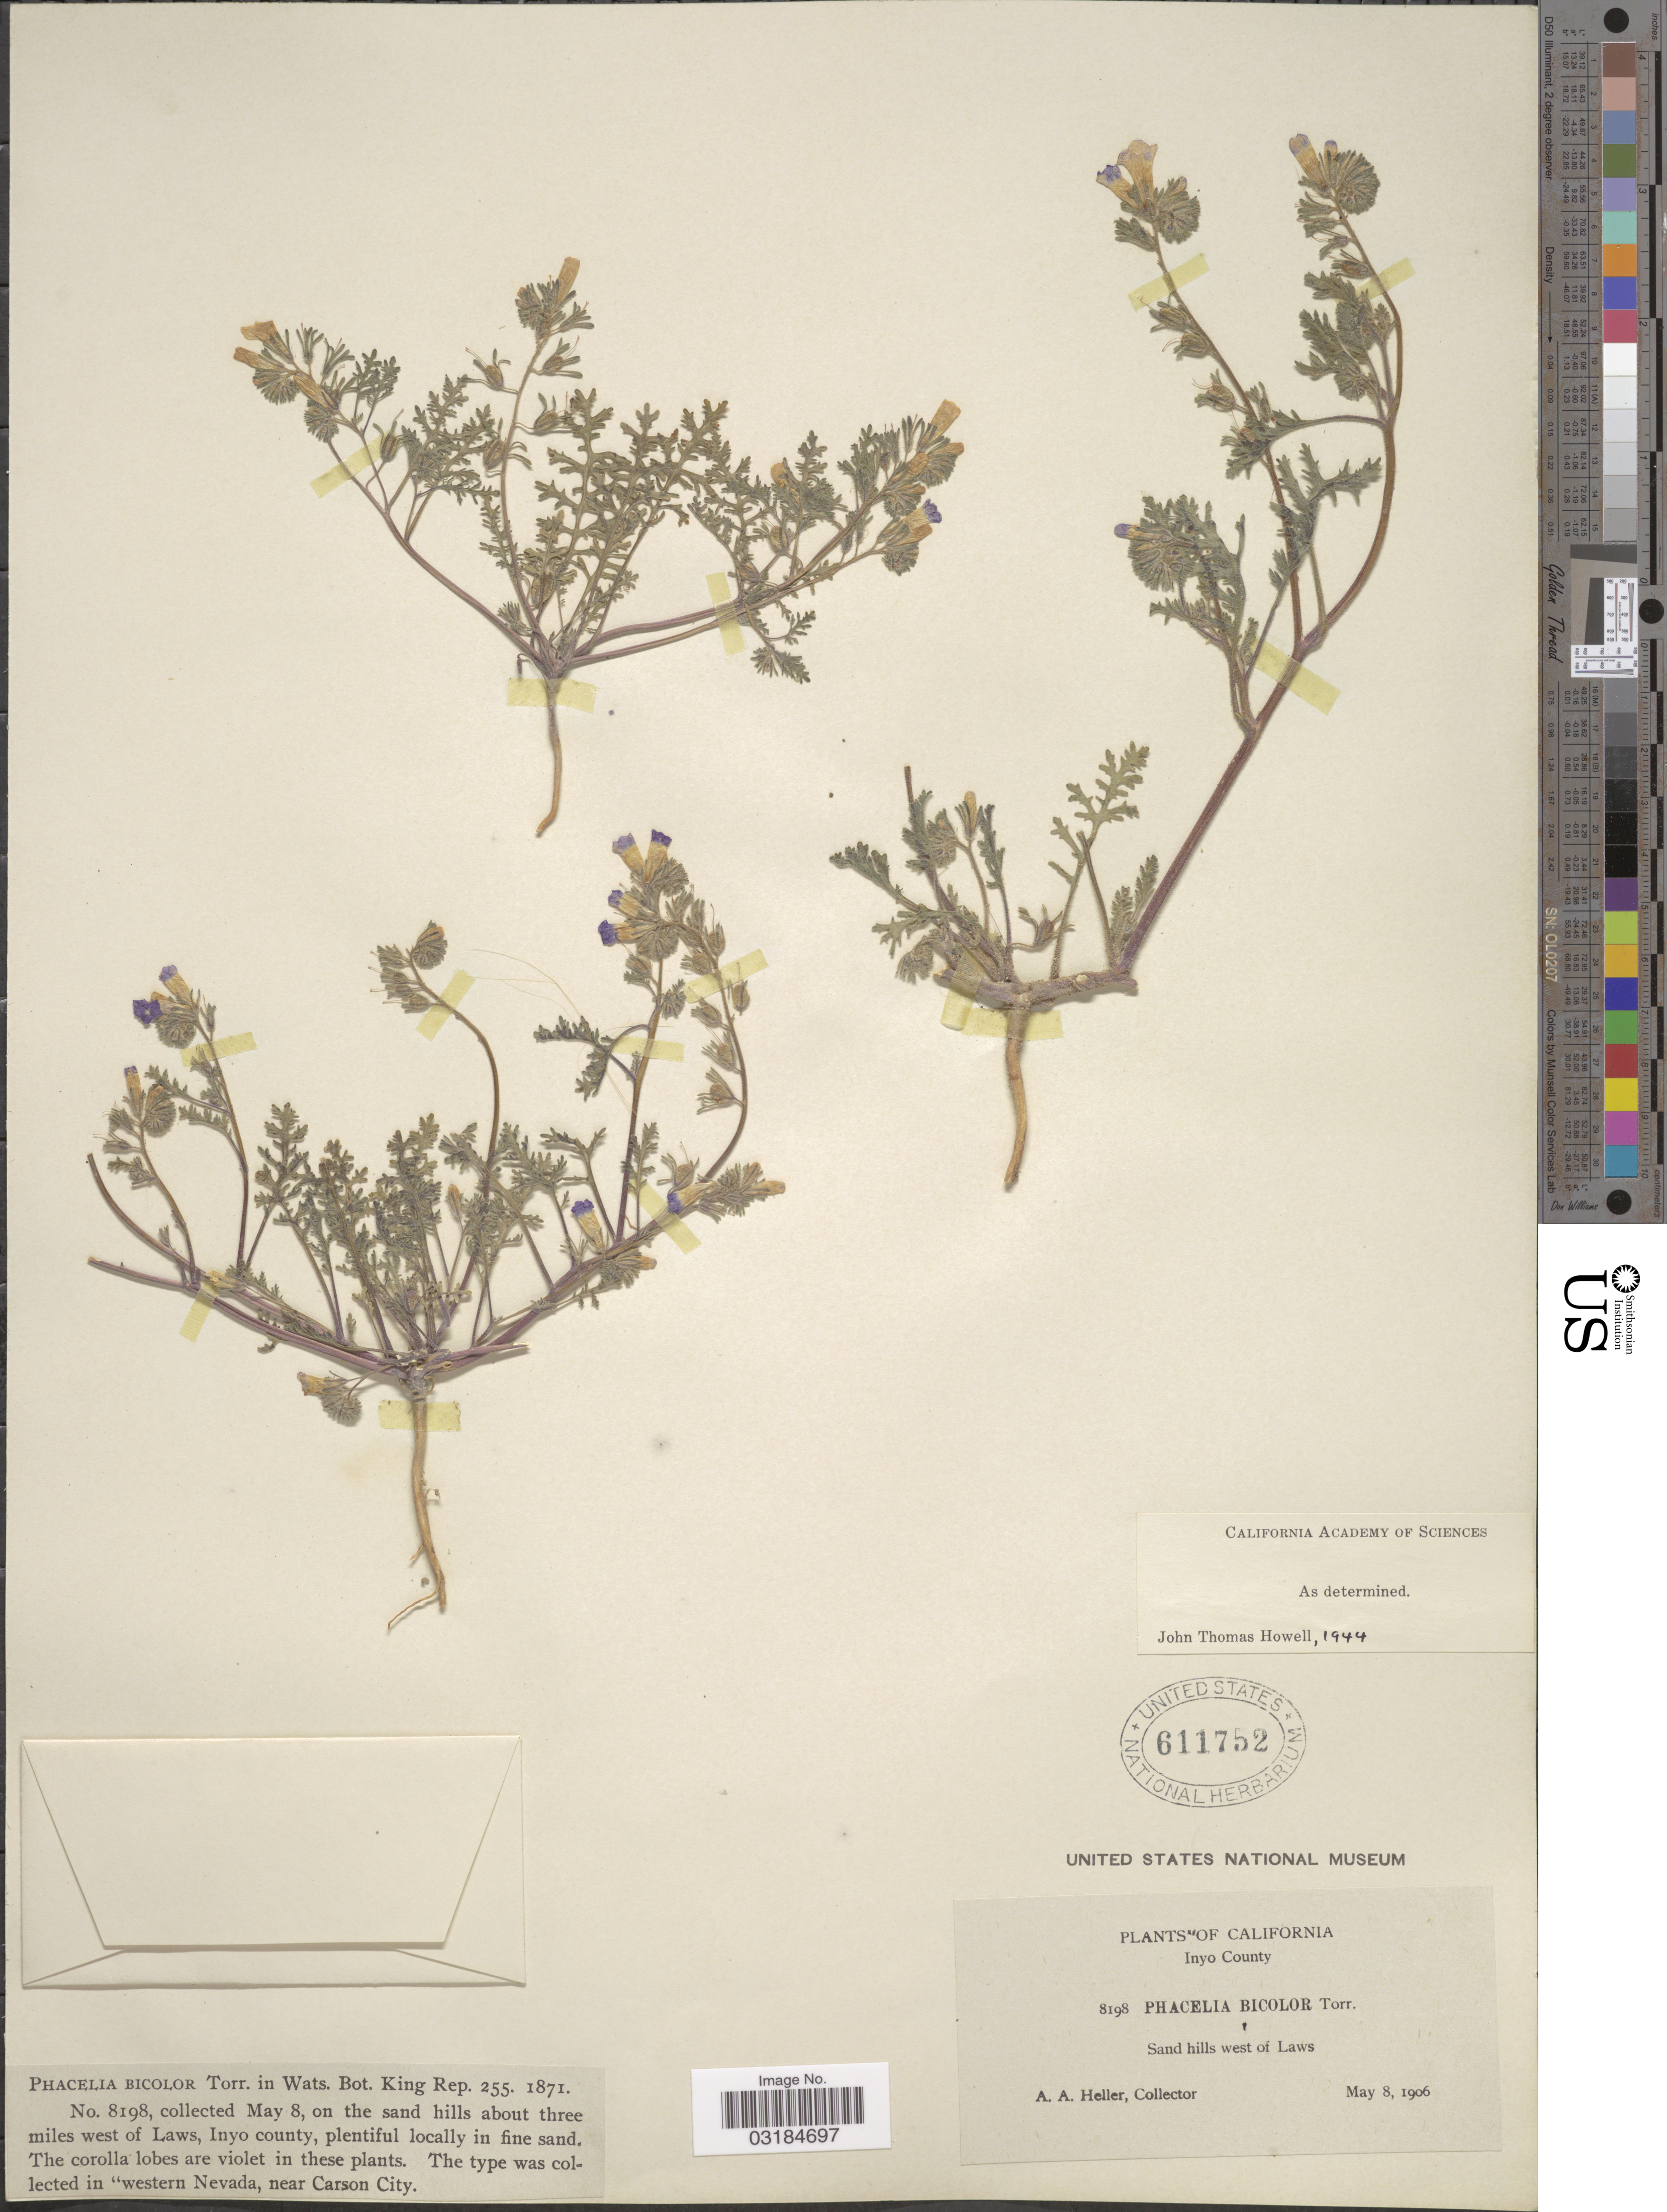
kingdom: Plantae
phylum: Tracheophyta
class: Magnoliopsida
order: Boraginales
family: Hydrophyllaceae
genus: Phacelia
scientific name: Phacelia bicolor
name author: Torr. in C. King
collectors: A. A. Heller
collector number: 8198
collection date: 1906-05-08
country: United States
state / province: California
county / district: Inyo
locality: Inyo County, on the sand hills about three miles west of Laws, western Nevada, near Carson City.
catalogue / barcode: US 611752